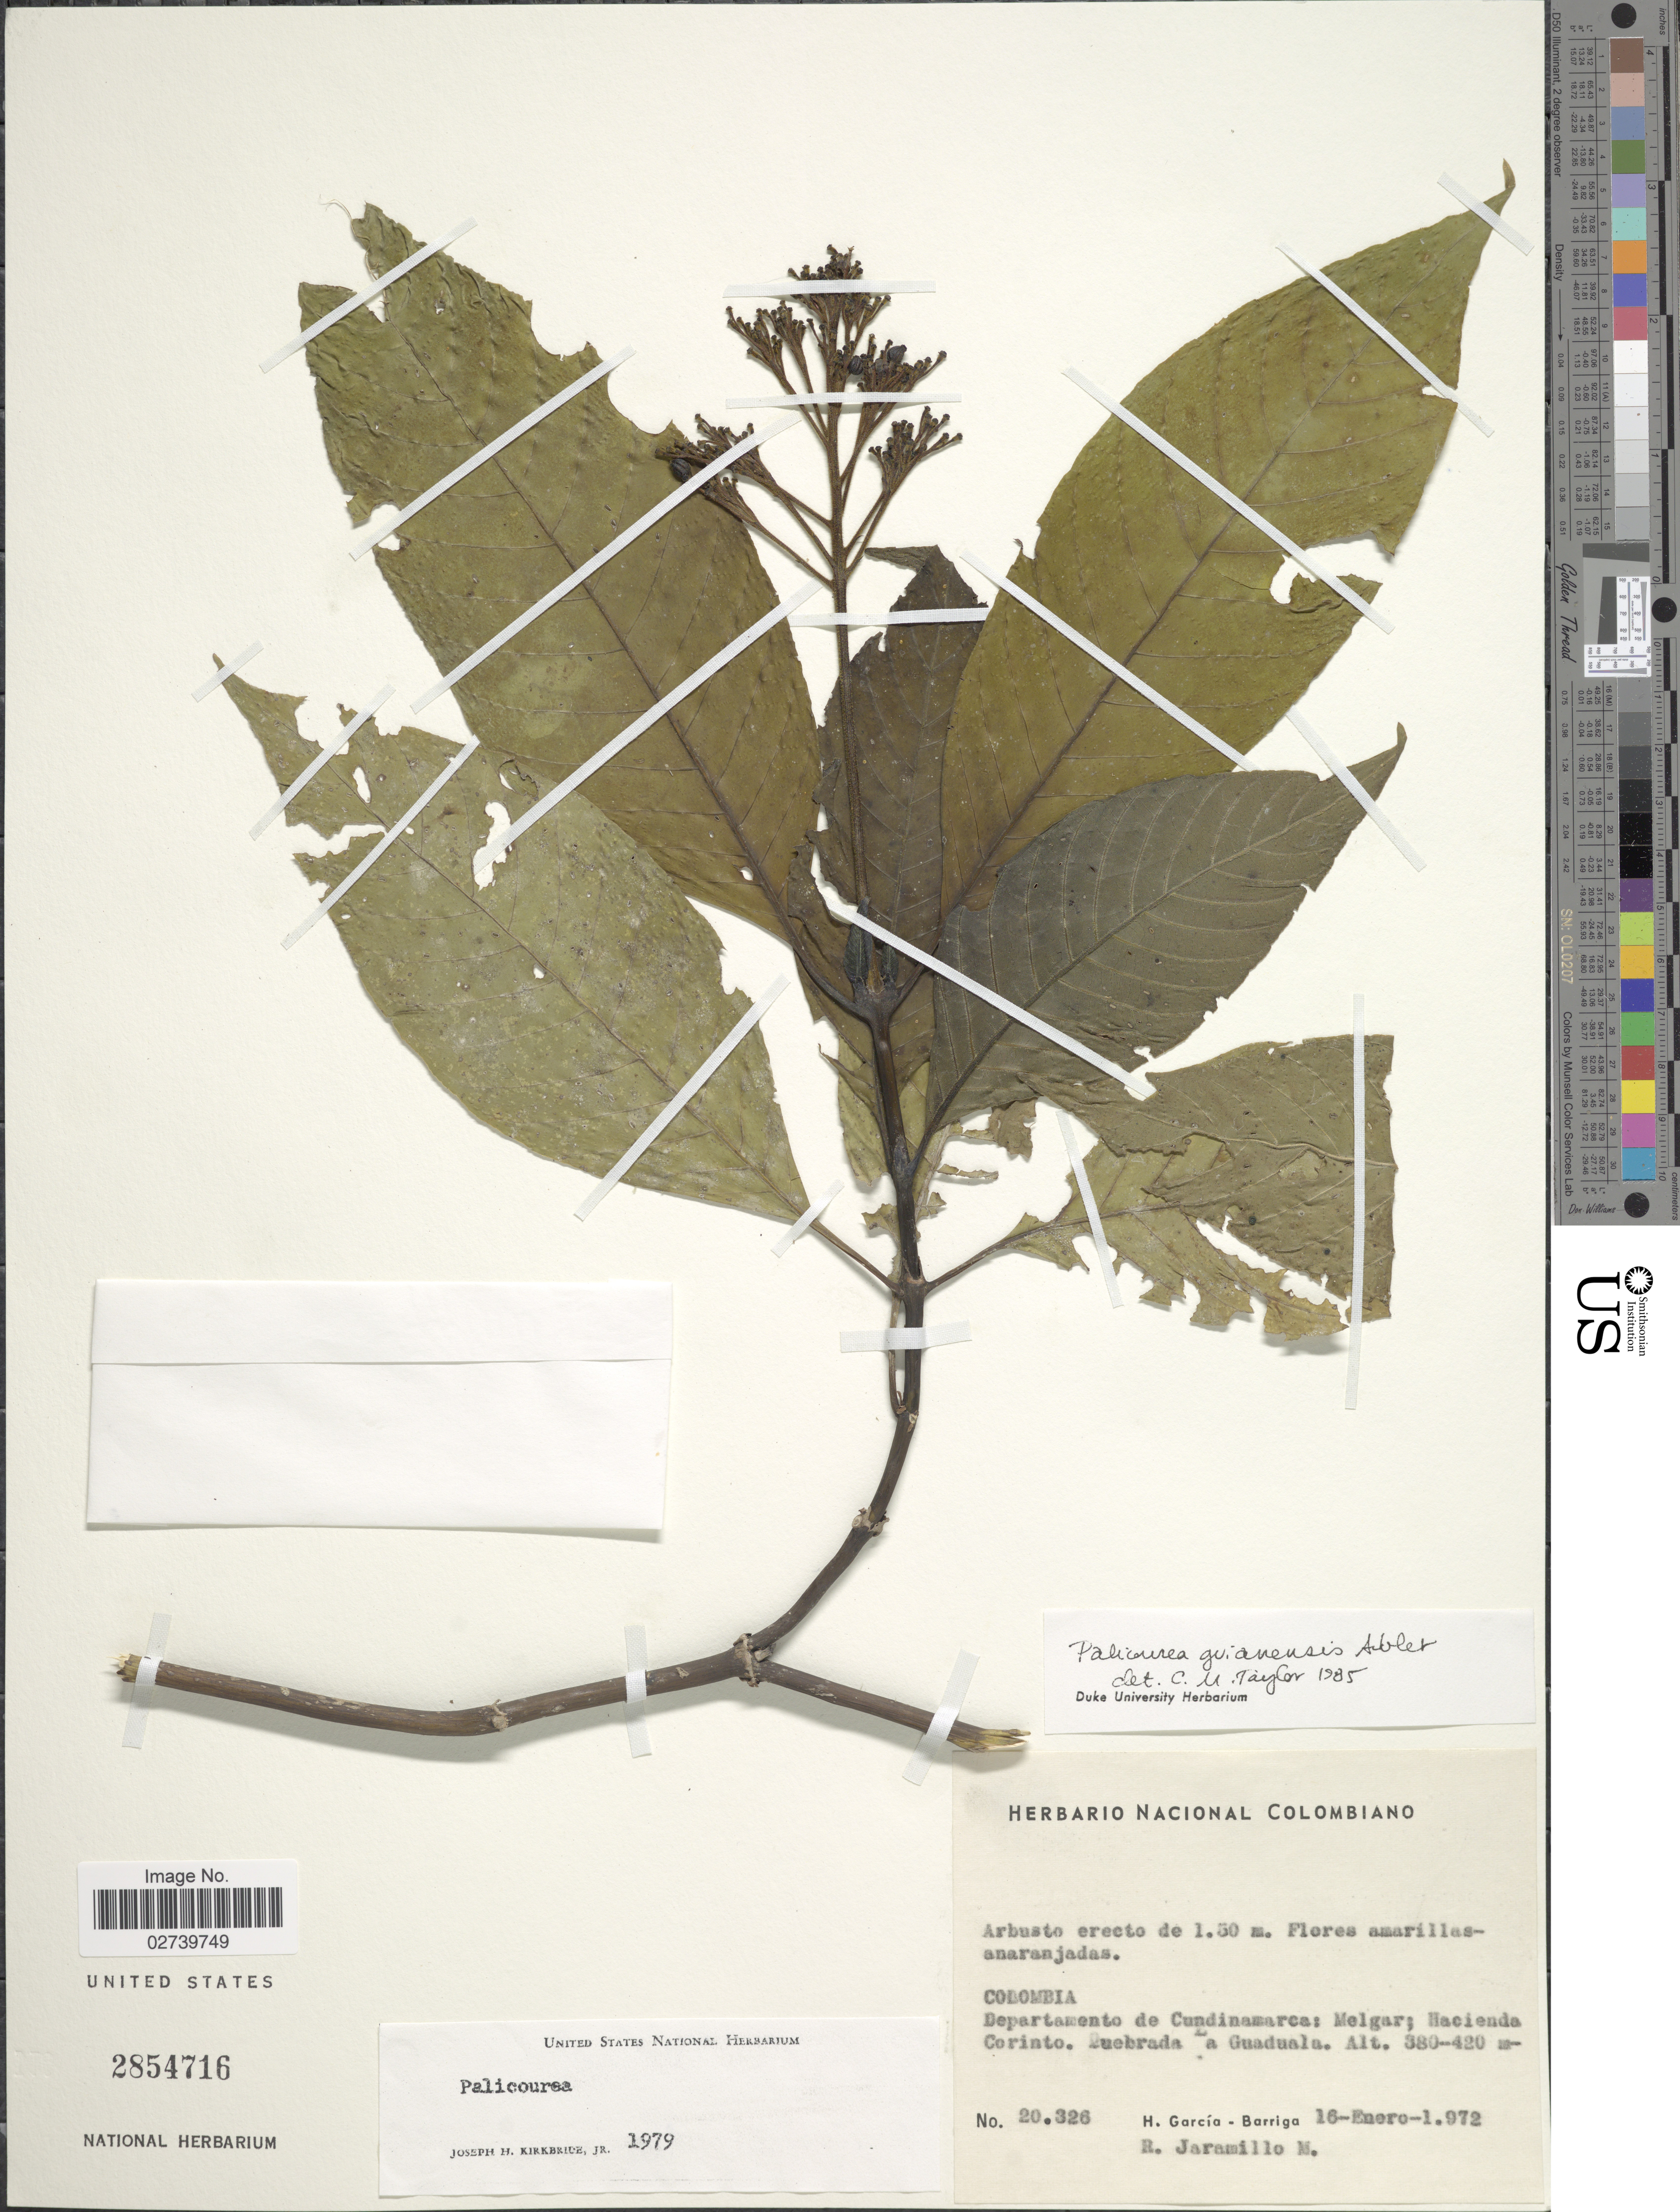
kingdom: Plantae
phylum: Tracheophyta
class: Magnoliopsida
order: Gentianales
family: Rubiaceae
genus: Palicourea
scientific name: Palicourea guianensis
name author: Aubl.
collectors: H. García Barriga & R. Jaramillo M.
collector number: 20326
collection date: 1972-01-16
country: Colombia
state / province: Cundinamarca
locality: Melgar; Hacienda Corinte. Quebrada La Guaduala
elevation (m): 380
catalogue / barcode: US 2854716